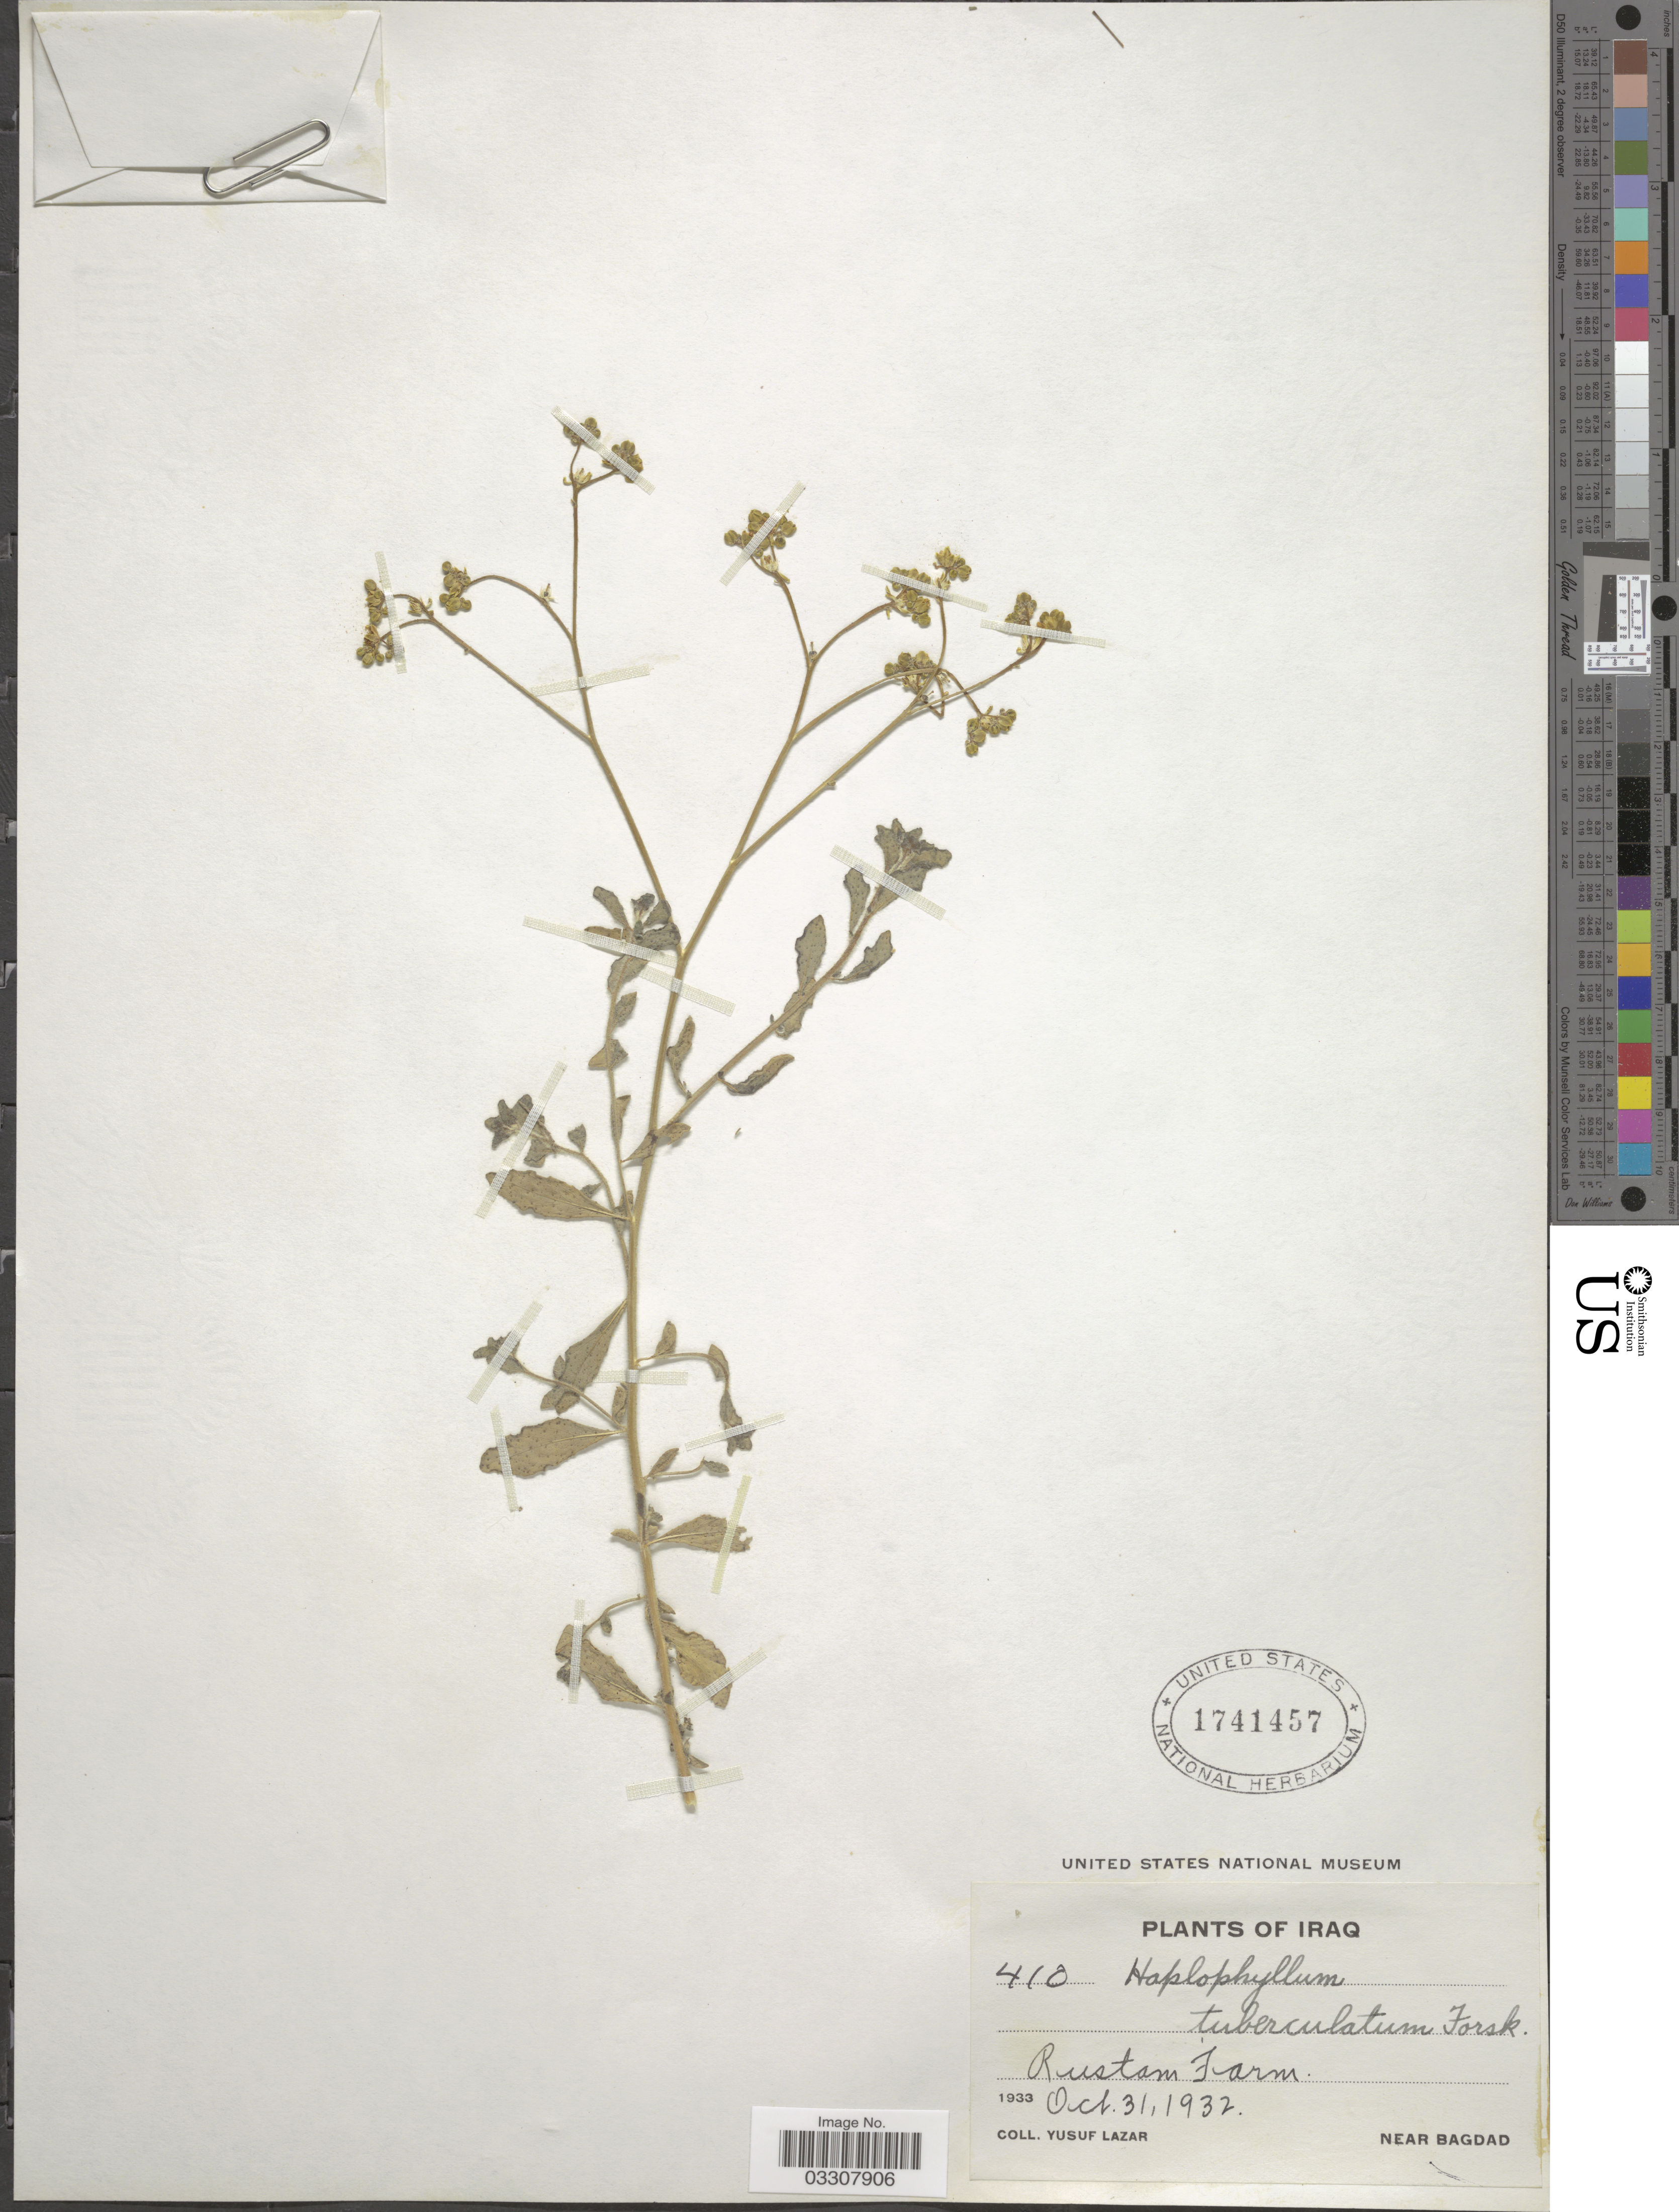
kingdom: Plantae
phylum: Tracheophyta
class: Magnoliopsida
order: Sapindales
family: Rutaceae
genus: Haplophyllum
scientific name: Haplophyllum tuberculatum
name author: (Forssk.) A. Juss.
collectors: Y. Lazar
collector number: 410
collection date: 1932-10-31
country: Iraq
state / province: Baghdad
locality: Rustam Farm, Near Bagdad.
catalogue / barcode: US 1741457